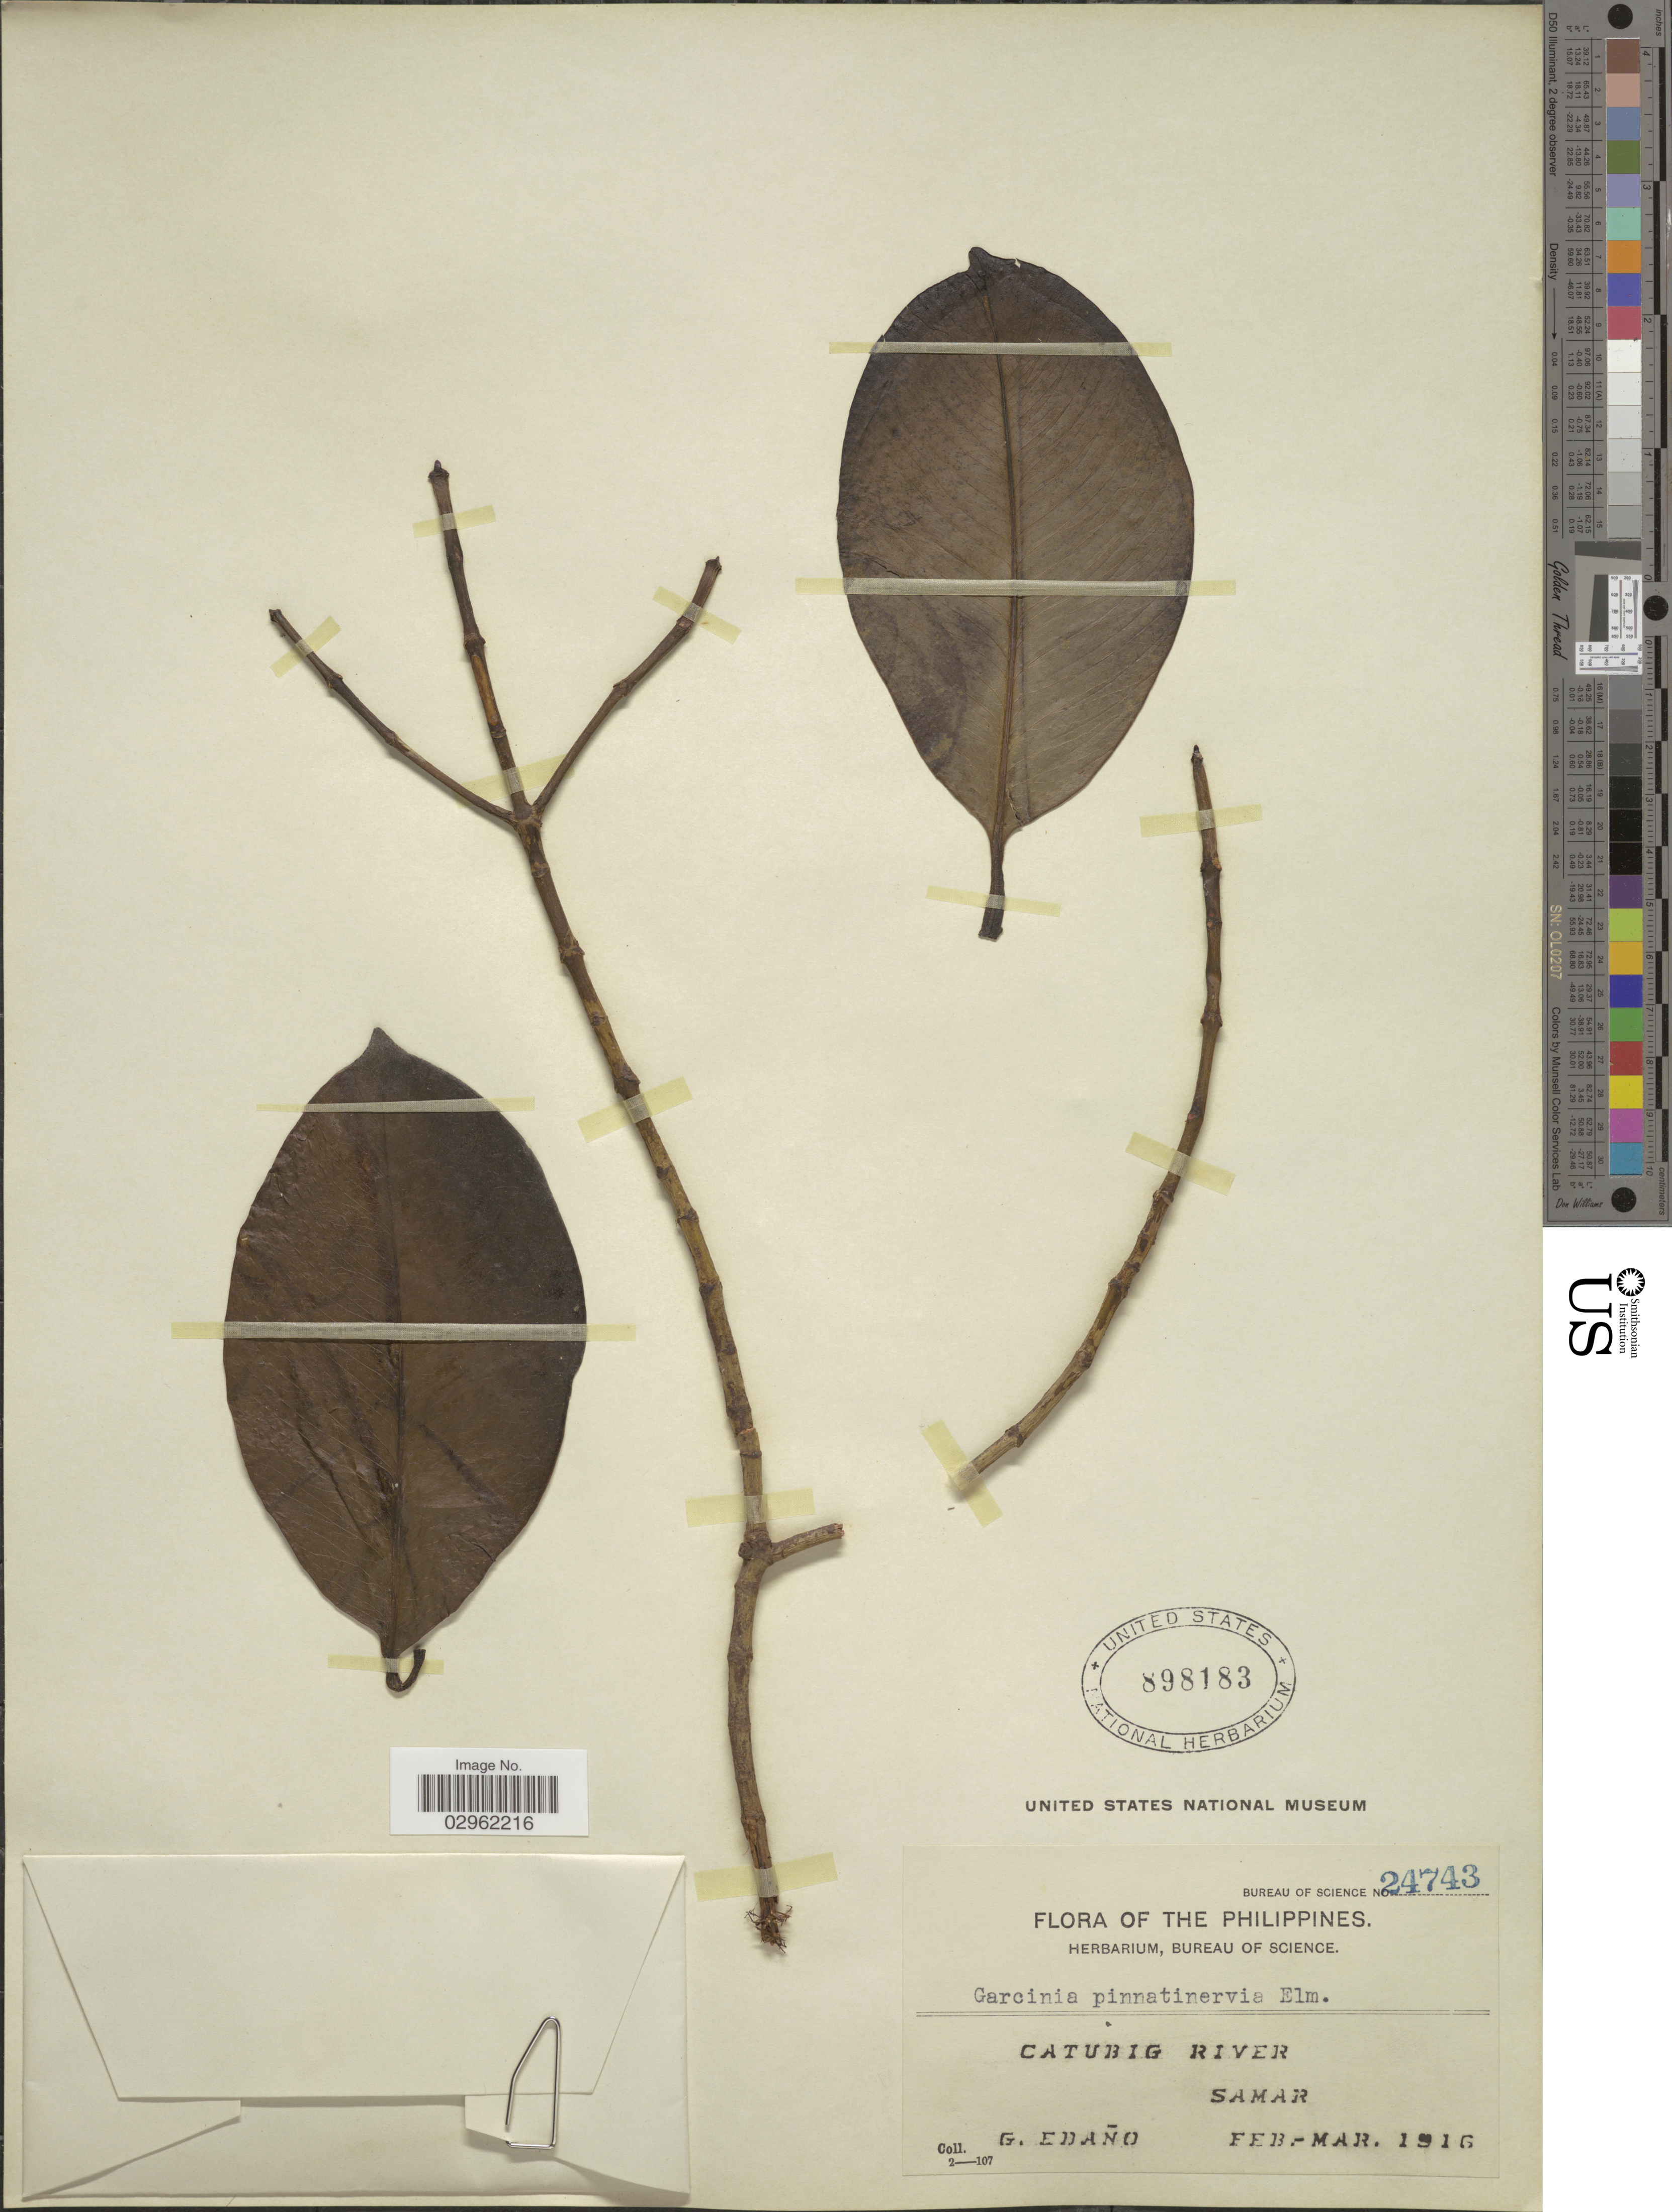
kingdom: Plantae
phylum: Tracheophyta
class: Magnoliopsida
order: Malpighiales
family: Clusiaceae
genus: Garcinia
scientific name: Garcinia tetrandra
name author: Pierre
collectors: G. Edaño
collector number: Bureau of Science 24743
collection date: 1916-02/1916-03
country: Philippines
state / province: Eastern Visayas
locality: Catubig River, Samar.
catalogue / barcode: US 898183